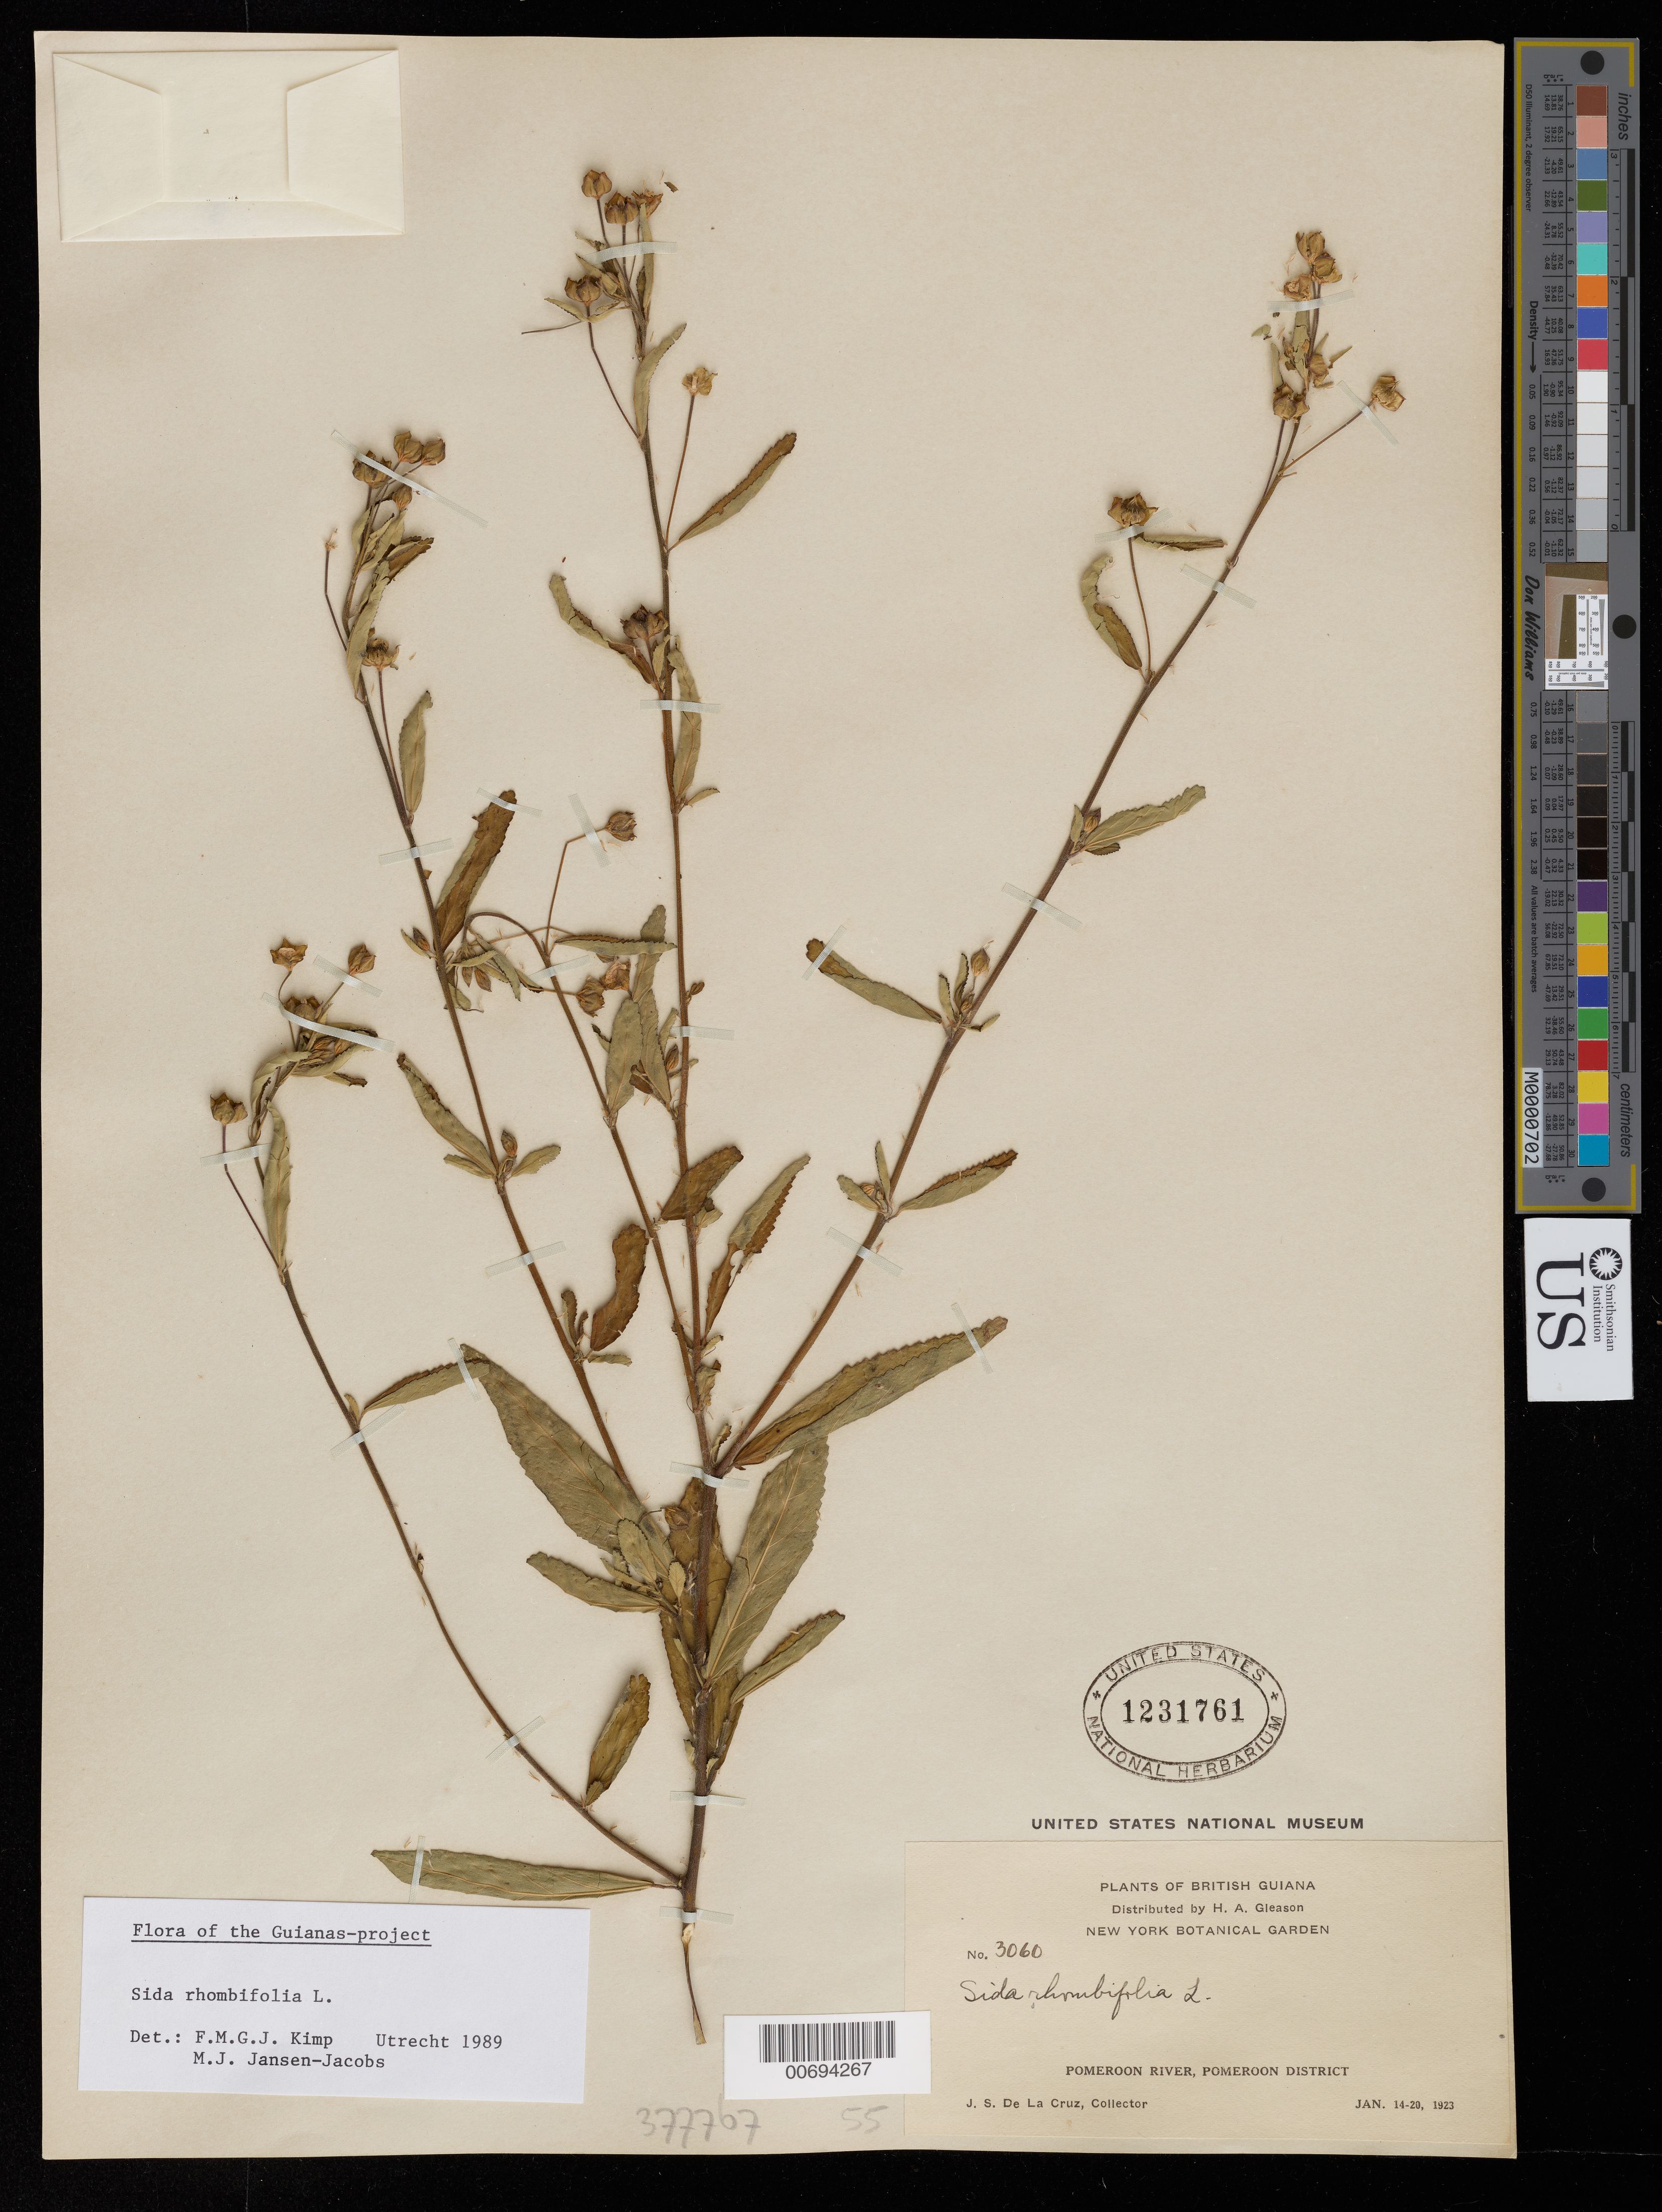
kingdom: Plantae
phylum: Tracheophyta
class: Magnoliopsida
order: Malvales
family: Malvaceae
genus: Sida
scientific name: Sida rhombifolia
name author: L.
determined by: Kimp, F. M.; Jansen-Jacobs, M. J.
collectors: J. S. de la Cruz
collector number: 3060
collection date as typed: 14-Jan-23 to 20-Jan-23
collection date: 1923-01-14/1923-01-20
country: Guyana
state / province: Pomeroon-Supenaam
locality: Pomeroon R.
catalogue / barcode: US 1231761